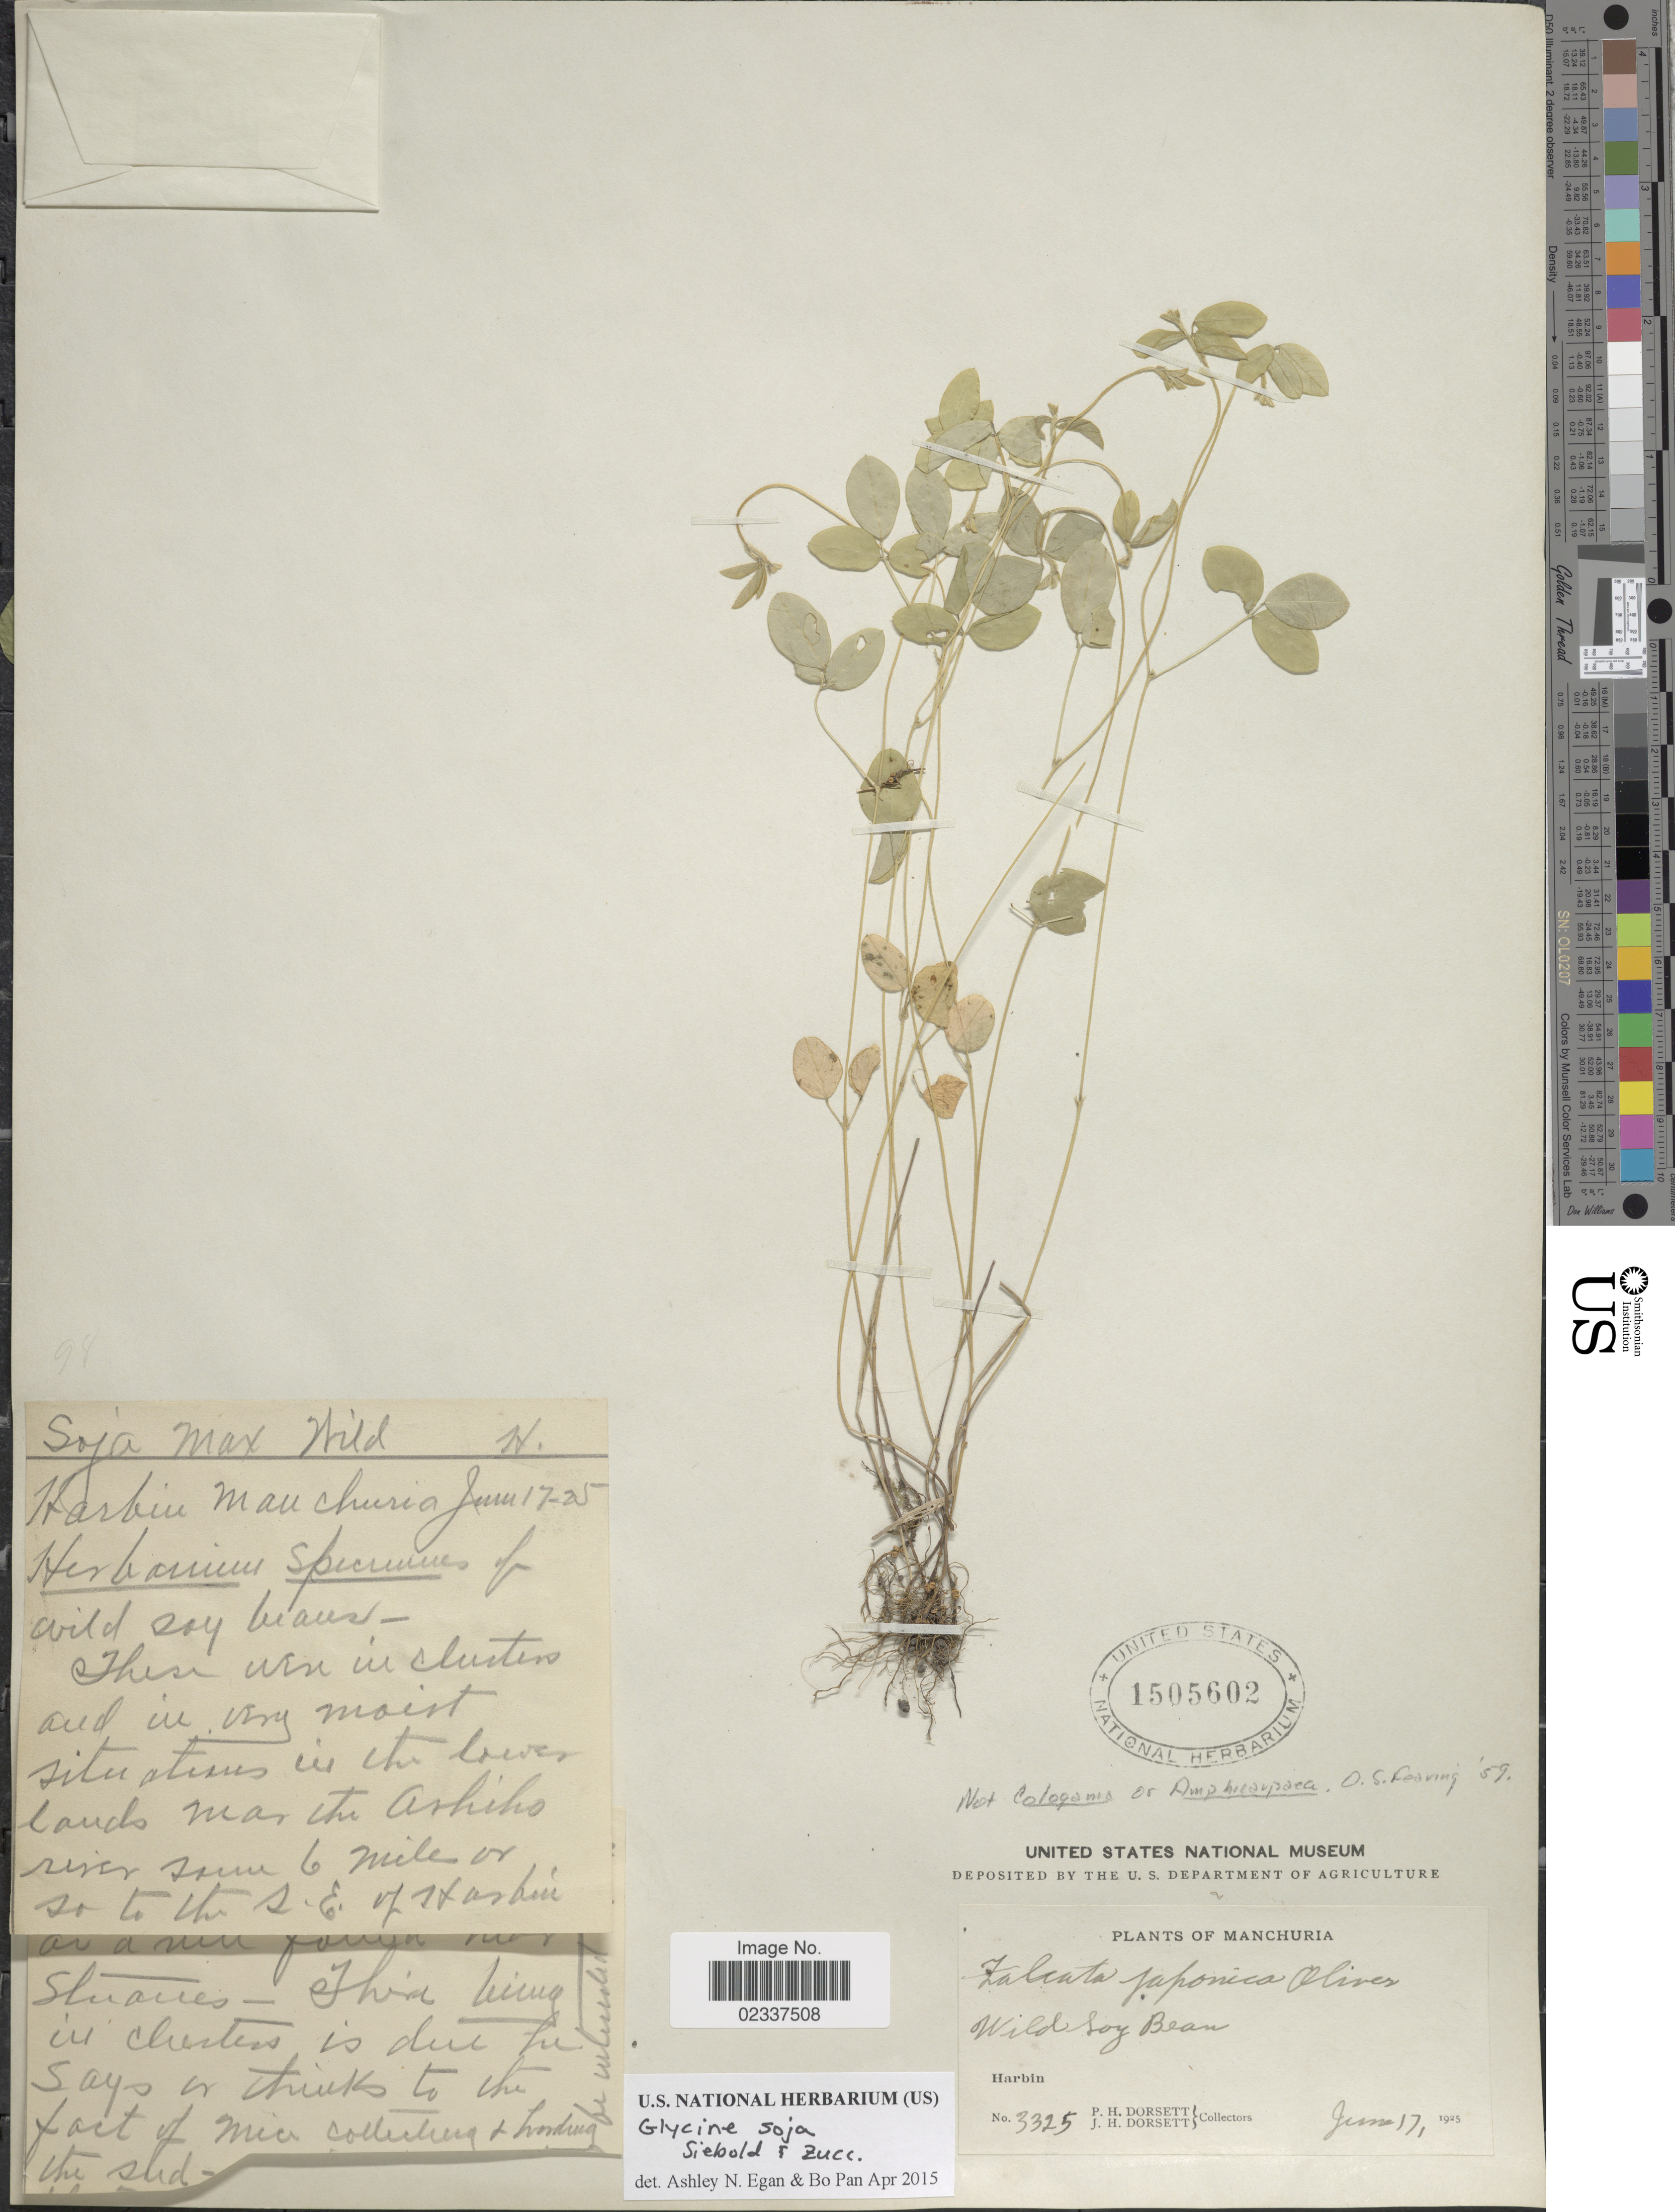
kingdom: Plantae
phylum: Tracheophyta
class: Magnoliopsida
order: Fabales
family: Fabaceae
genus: Glycine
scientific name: Glycine soja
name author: Siebold & Zucc.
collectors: P. H. Dorsett & J. Dorsett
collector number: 3325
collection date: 1925-06-17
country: China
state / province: Heilongjiang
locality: Manchuria, Wild Soy Bean, Harbin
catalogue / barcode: US 1505602